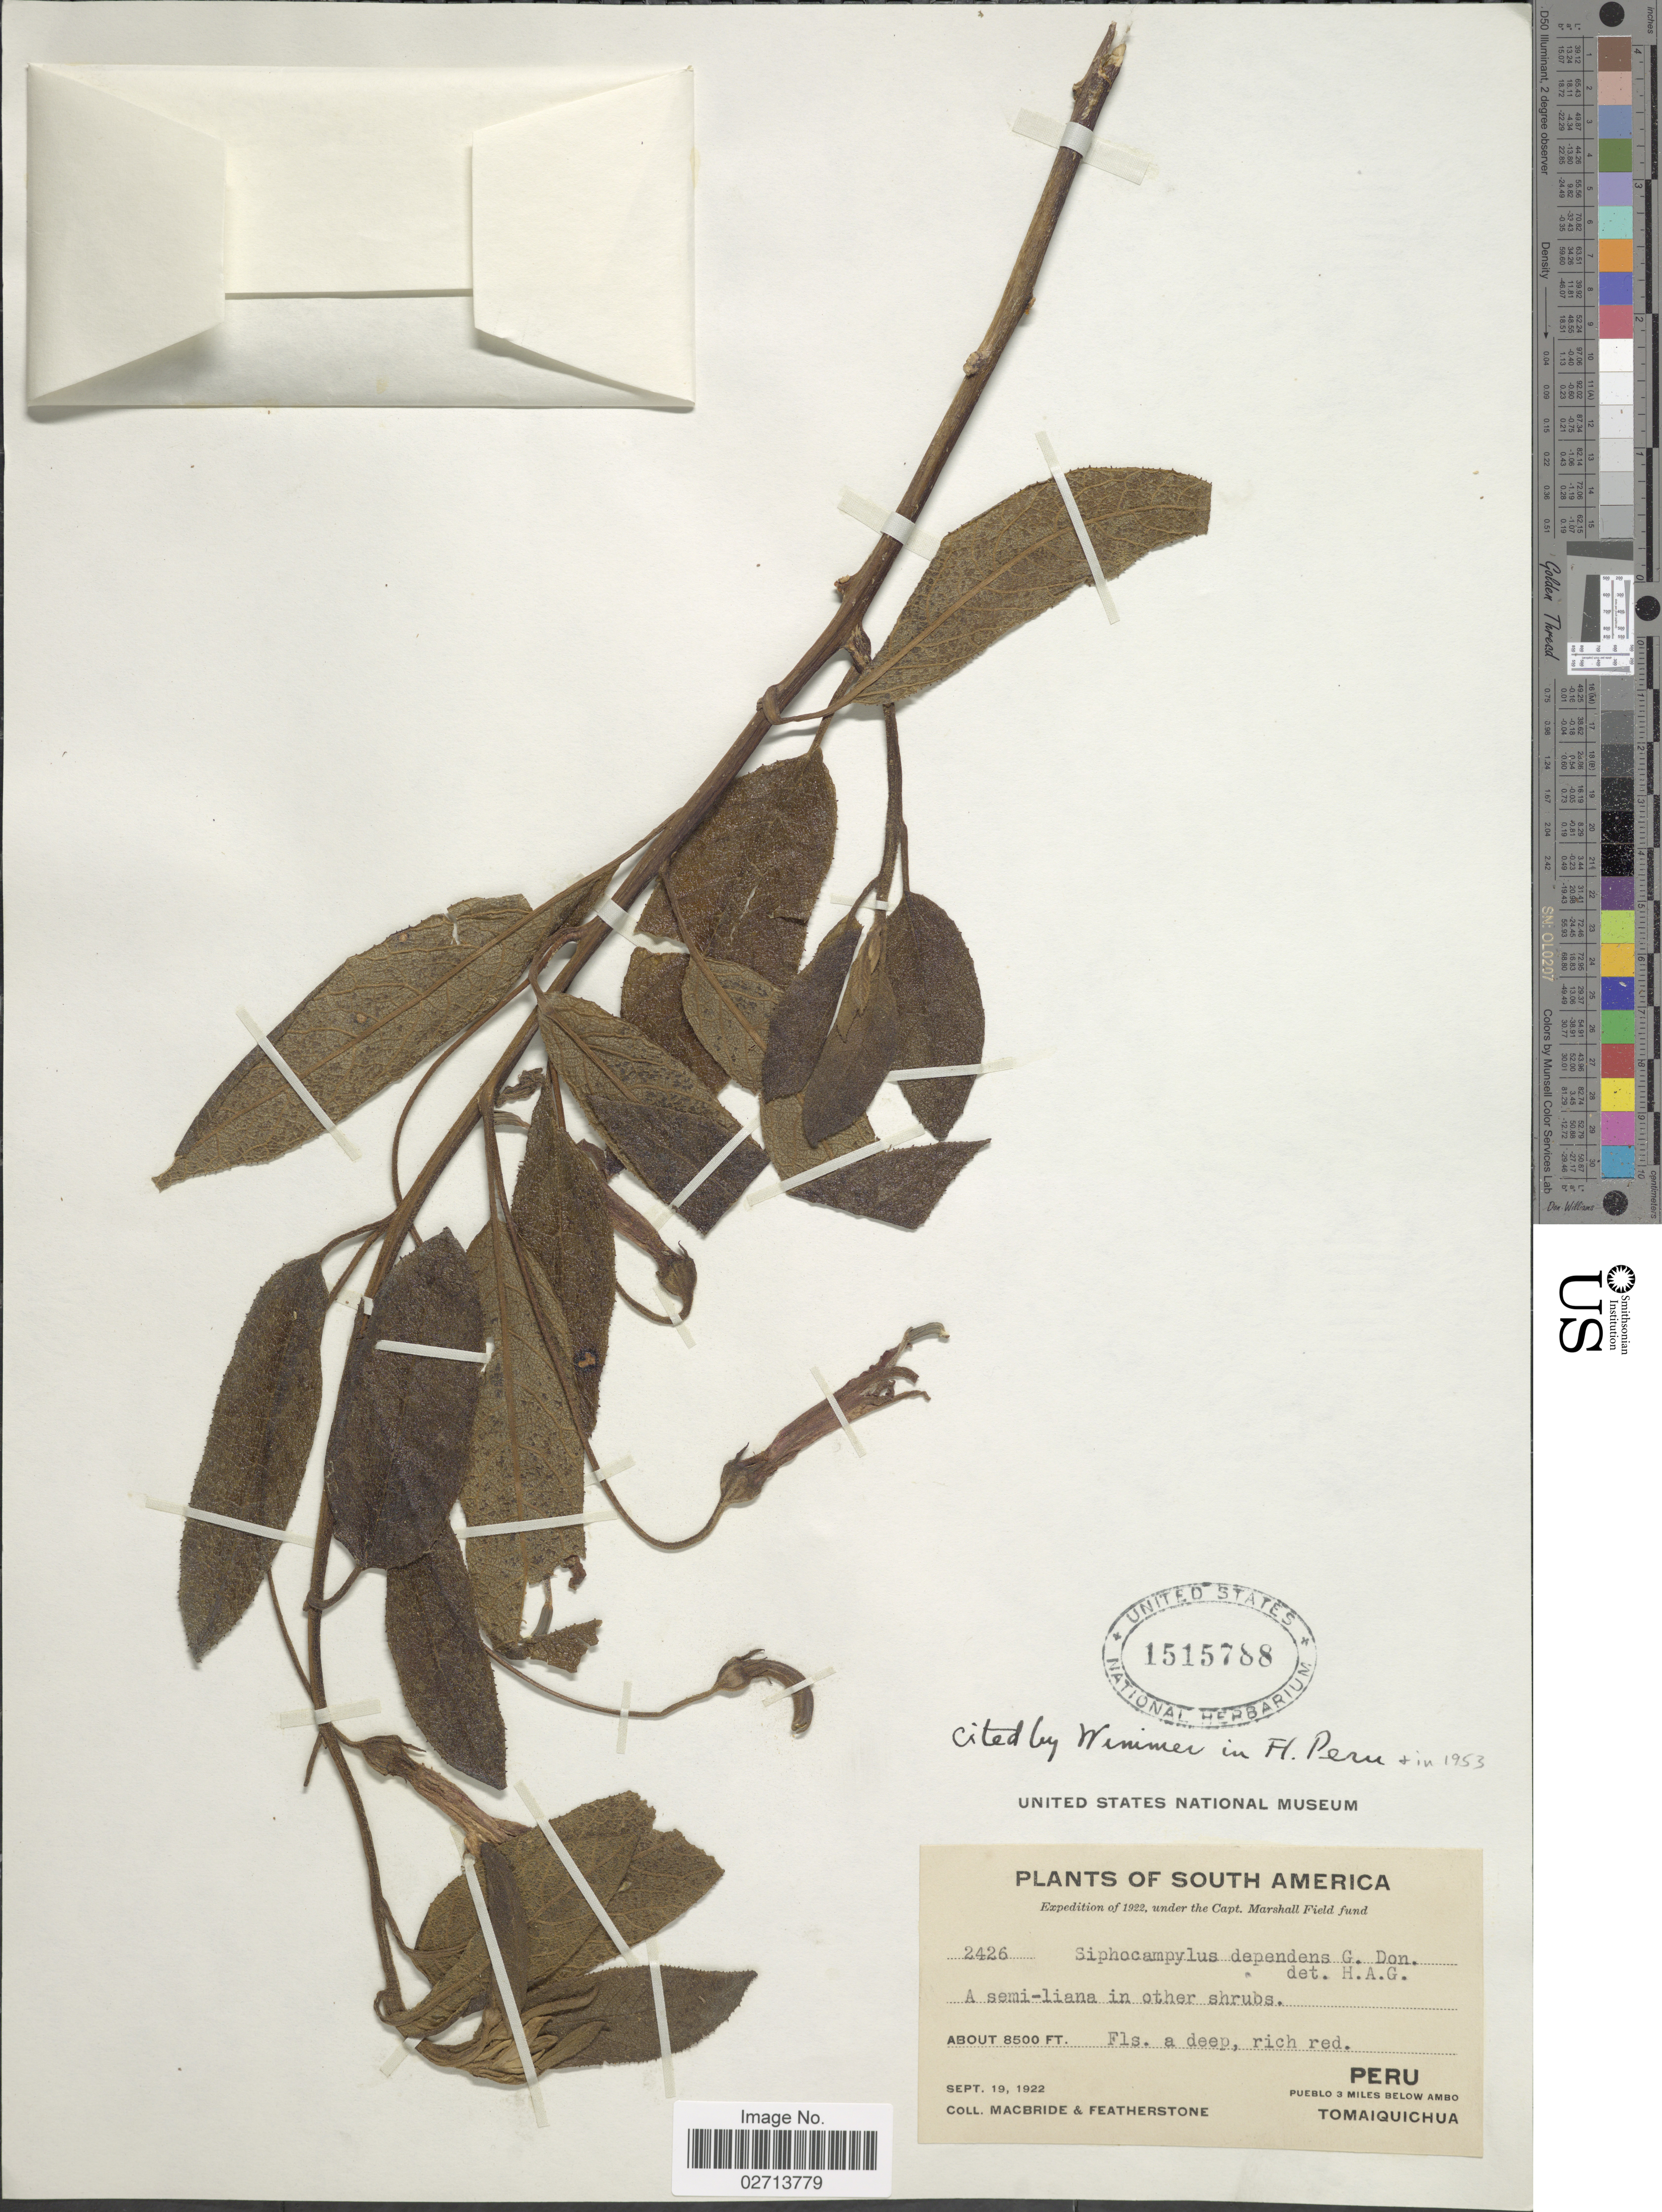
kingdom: Plantae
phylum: Tracheophyta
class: Magnoliopsida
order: Asterales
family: Campanulaceae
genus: Siphocampylus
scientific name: Siphocampylus dependens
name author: G. Don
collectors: Macbride, -- & -. Featherstone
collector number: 2426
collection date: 1922-09-19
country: Peru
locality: Peublo 3 miles below Ambo Tomaiquichua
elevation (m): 2591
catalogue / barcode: US 1515788